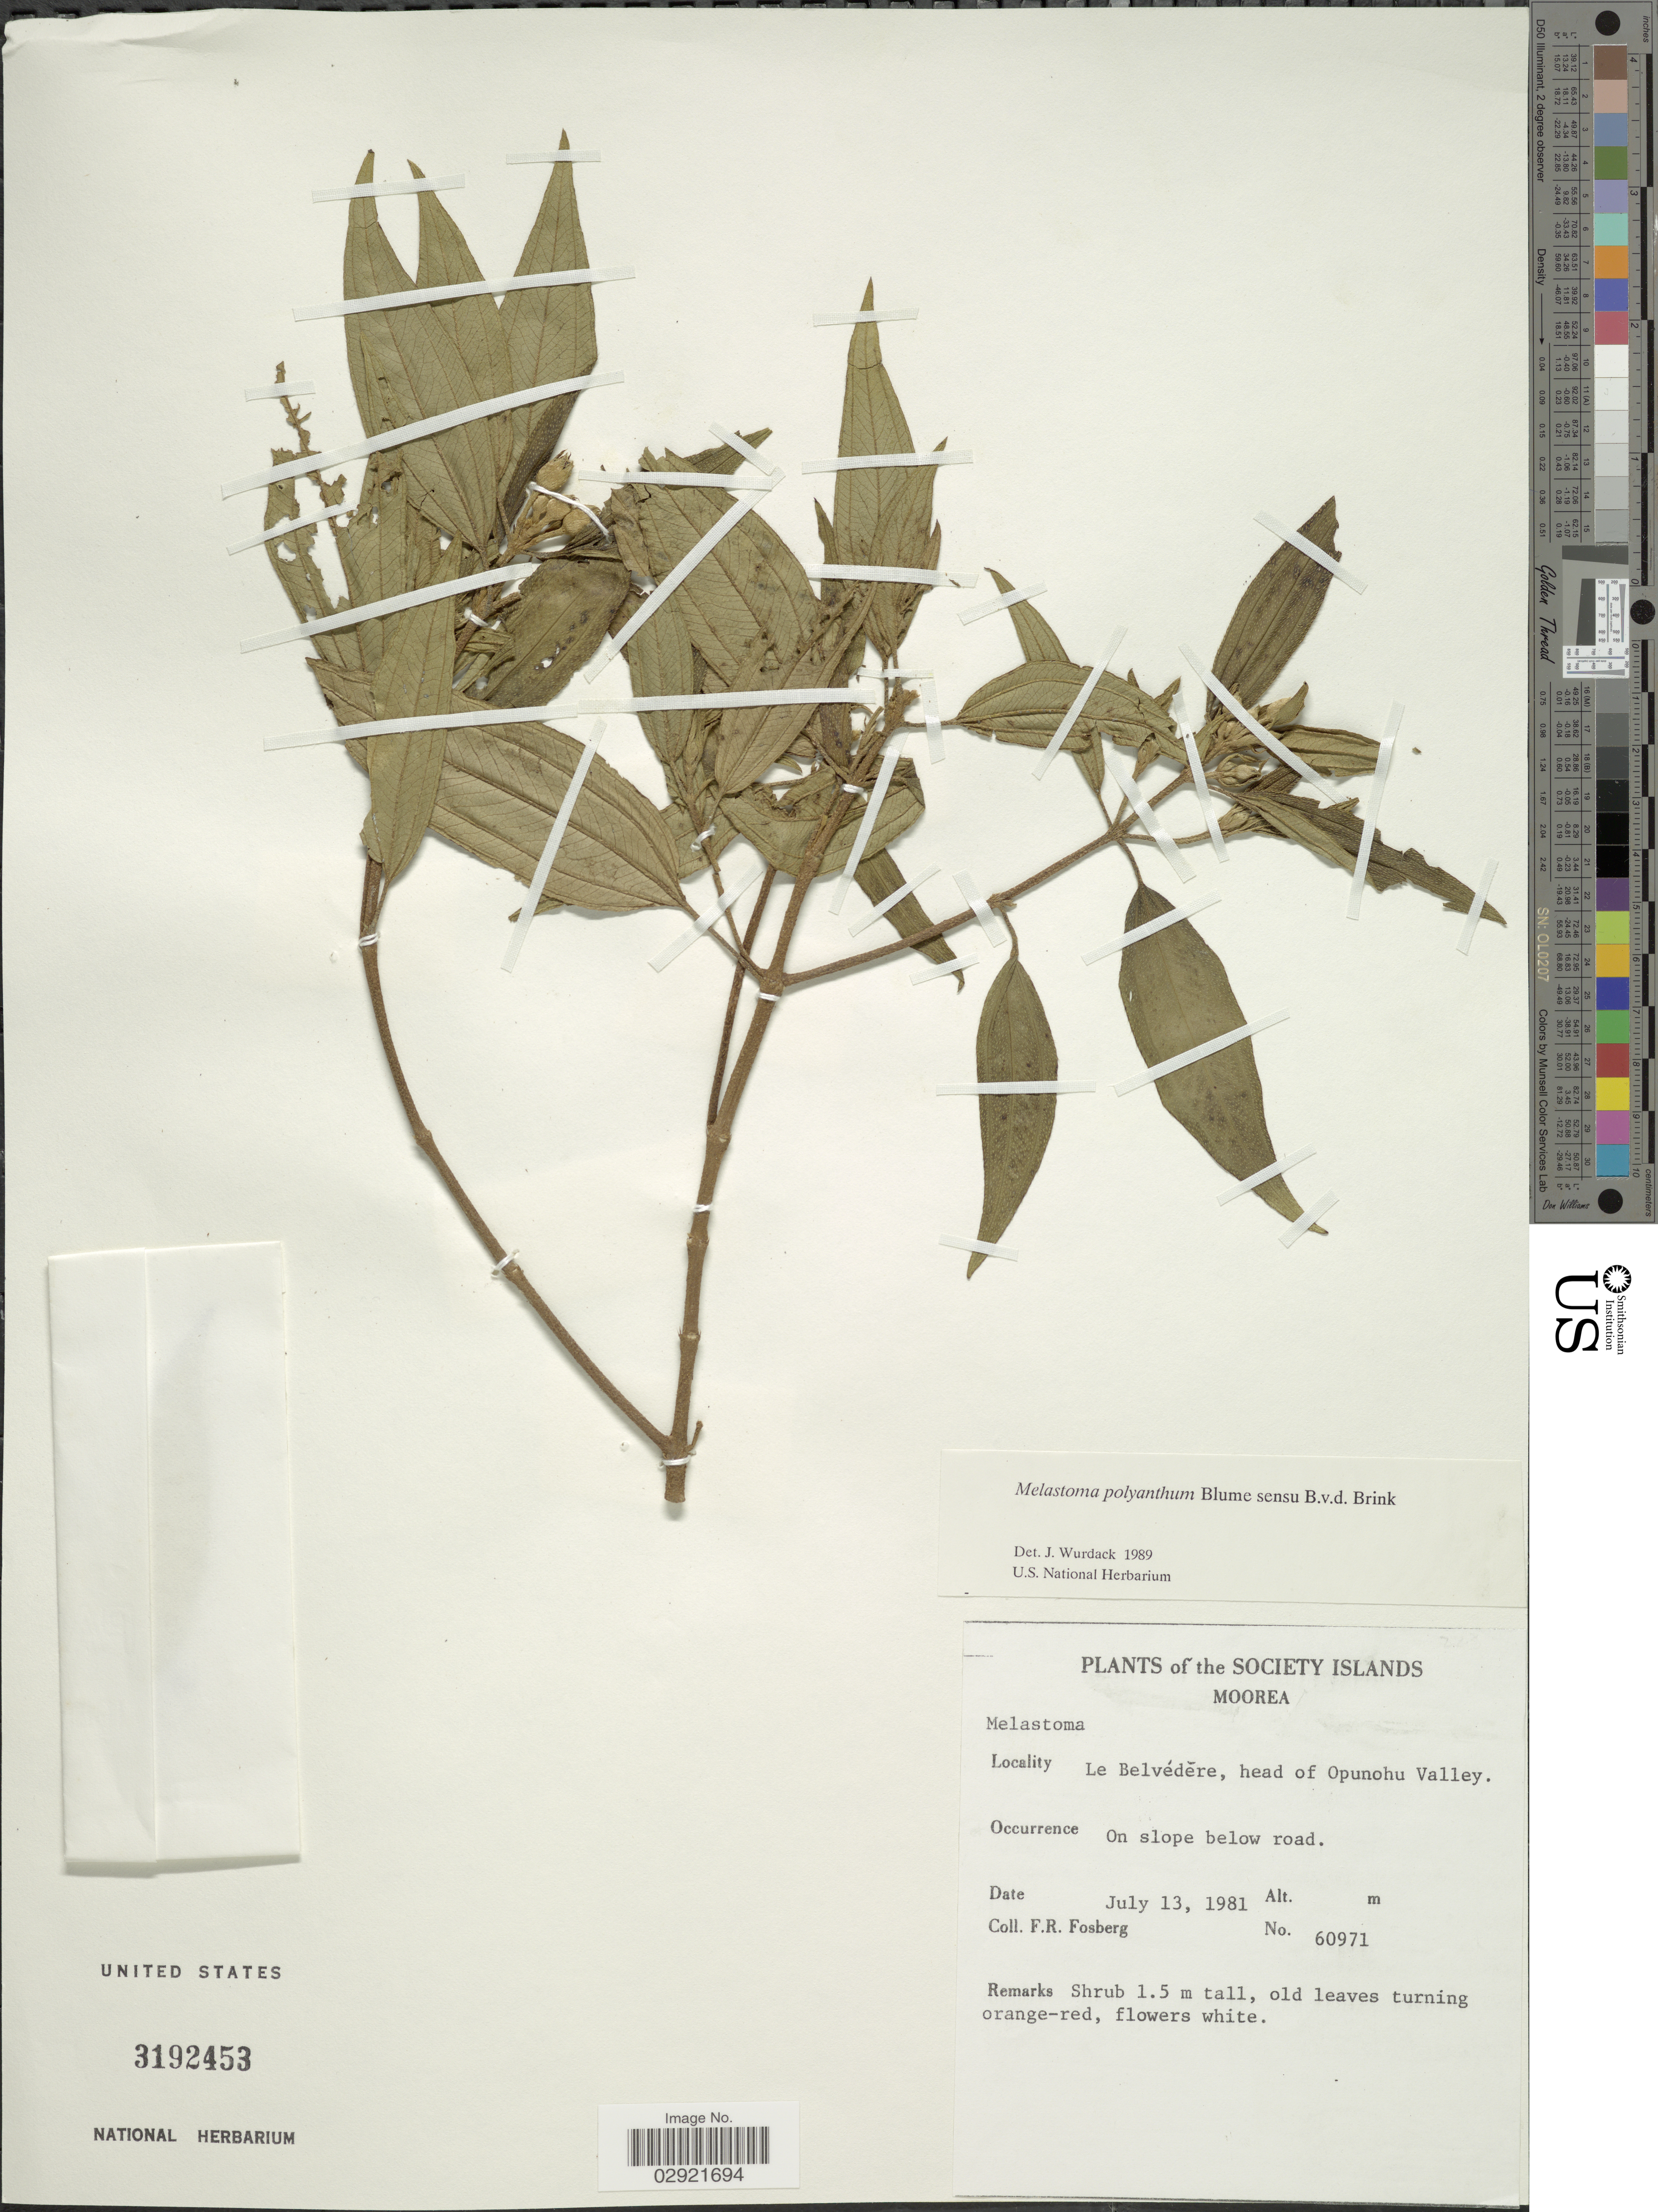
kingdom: Plantae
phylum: Tracheophyta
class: Magnoliopsida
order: Myrtales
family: Melastomataceae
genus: Melastoma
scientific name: Melastoma malabathricum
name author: L.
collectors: F. R. Fosberg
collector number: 60971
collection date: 1981-07-13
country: French Polynesia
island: Moorea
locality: Society Islands. Moorea. Le Belvédêre, head of Opunohu Valley.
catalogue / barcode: US 3192453